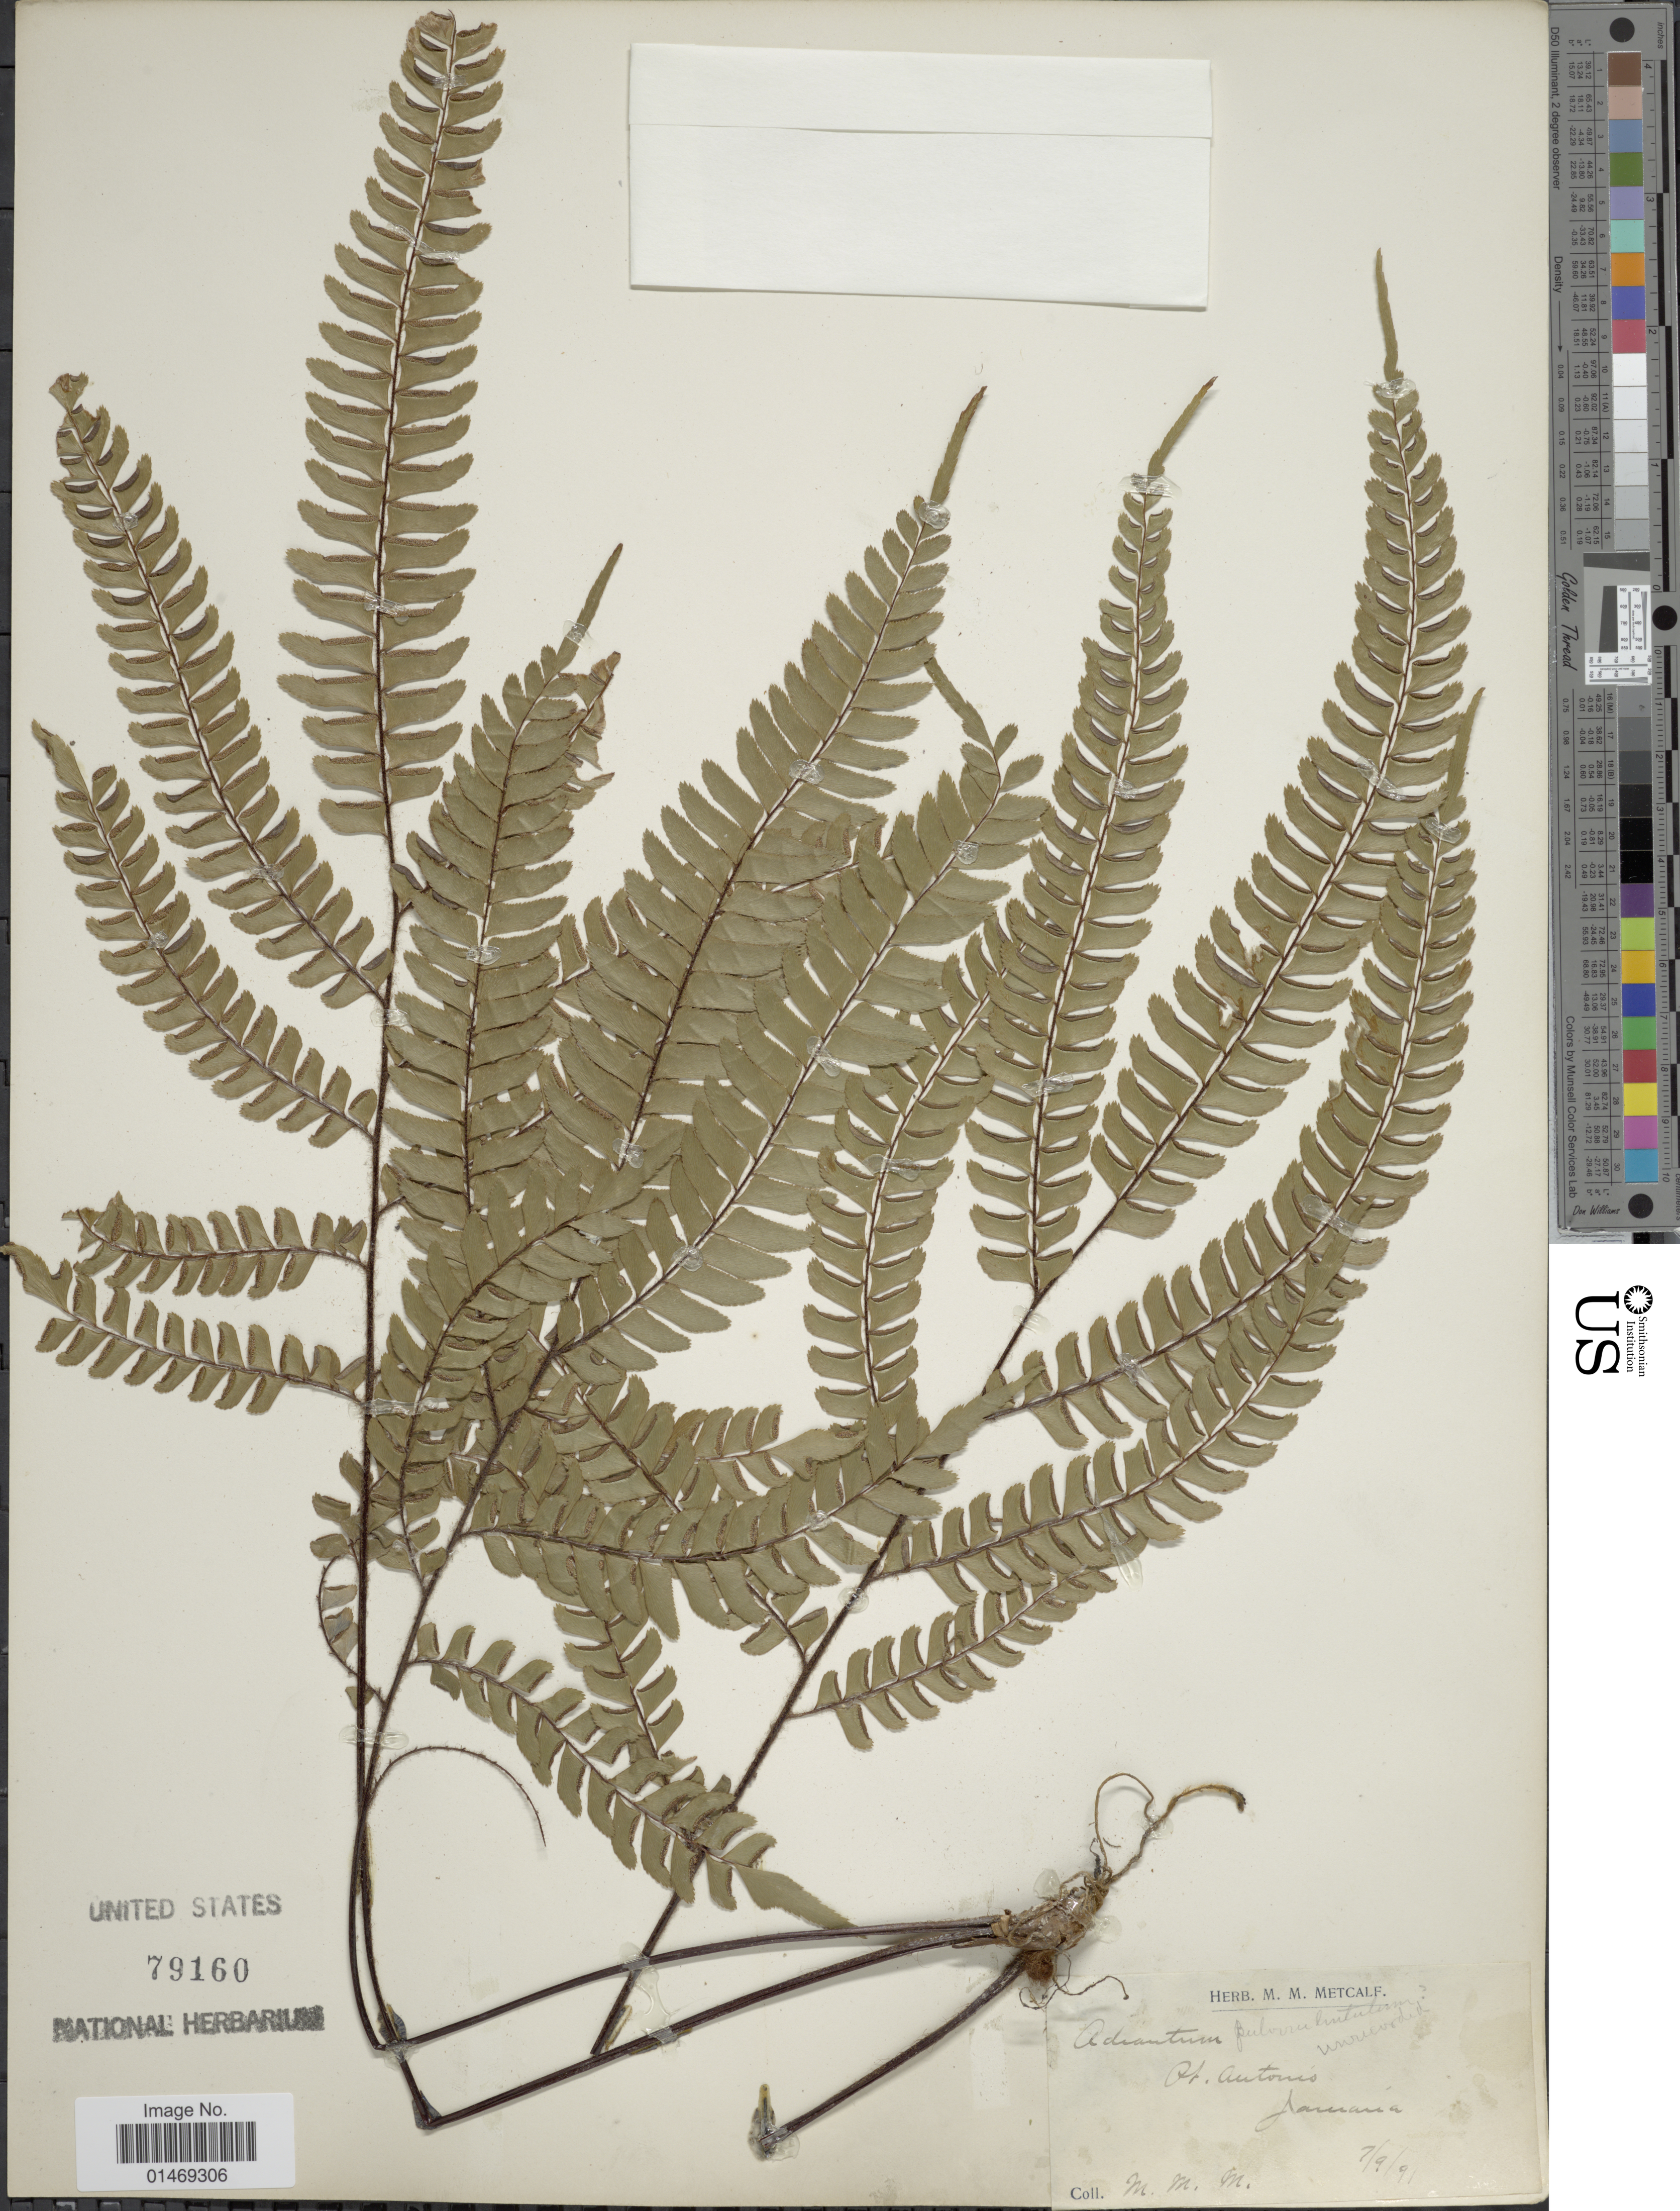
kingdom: Plantae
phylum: Tracheophyta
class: Polypodiopsida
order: Polypodiales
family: Pteridaceae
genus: Adiantum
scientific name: Adiantum pulverulentum var. caudatum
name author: Jenman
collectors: M. Metcalf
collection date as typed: Transcribed d/m/y: 7/9/91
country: Jamaica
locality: Pt. Antonio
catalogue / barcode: US 79160